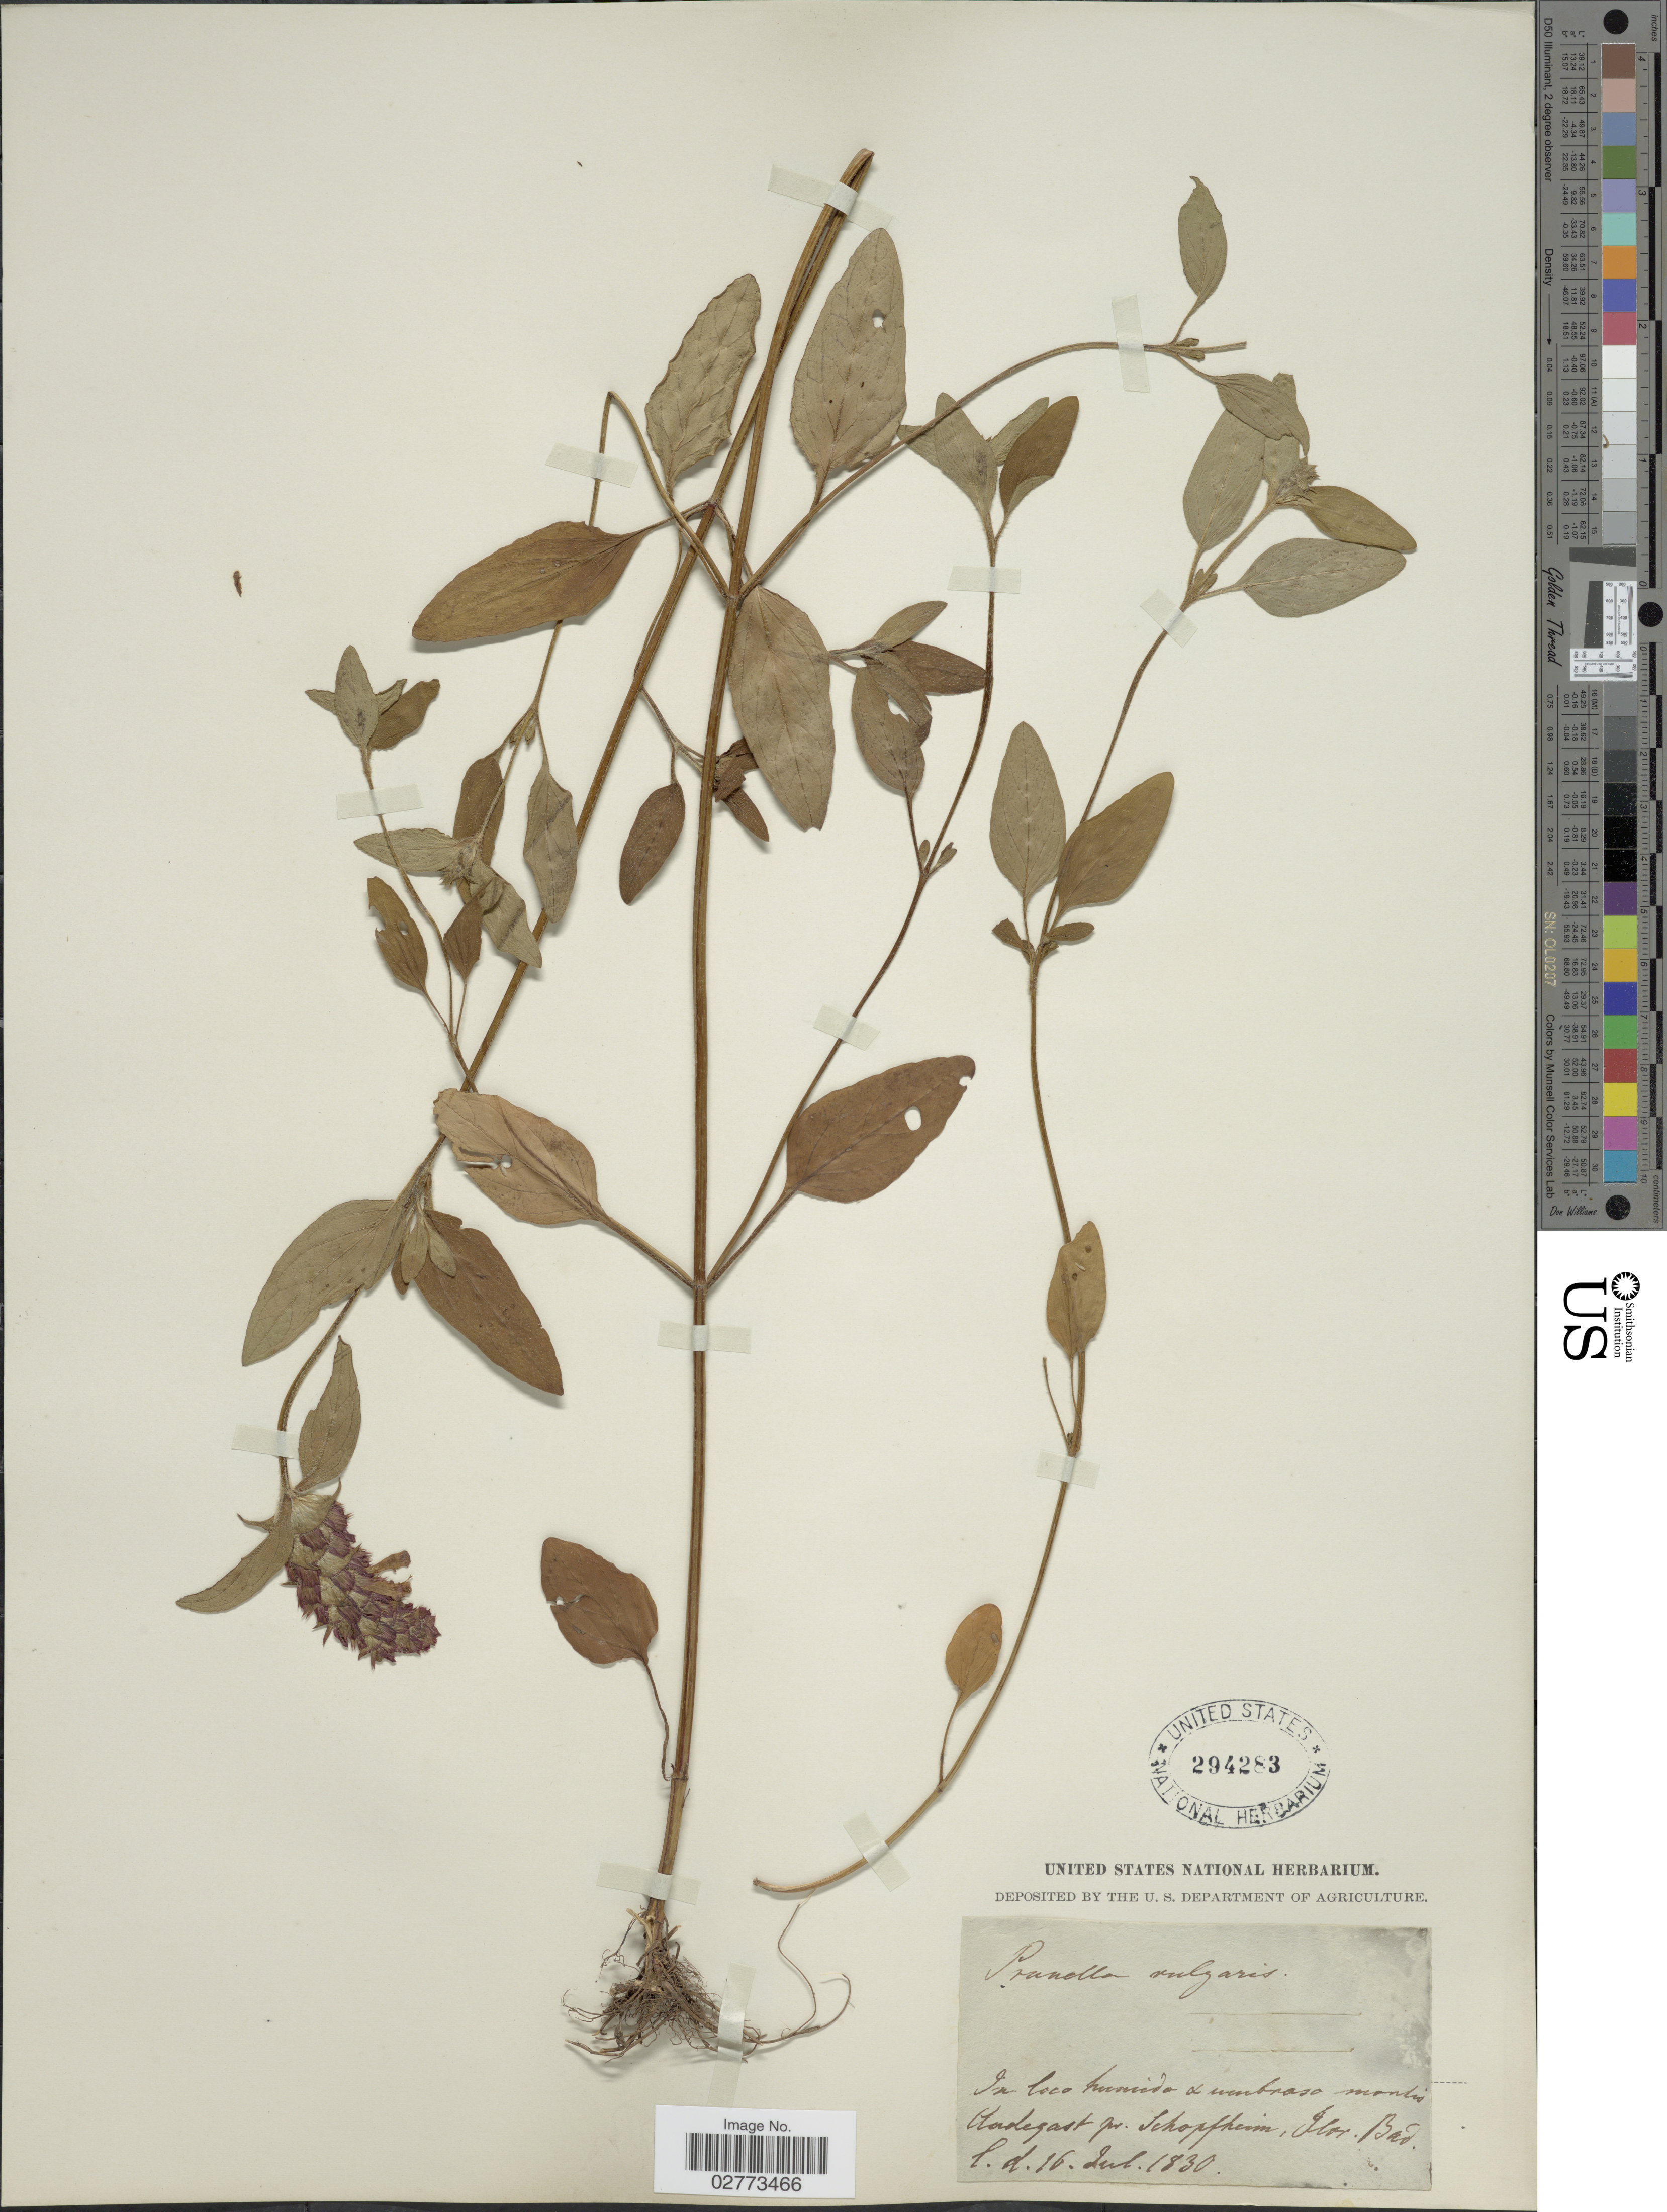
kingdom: Plantae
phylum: Tracheophyta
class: Magnoliopsida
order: Lamiales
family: Lamiaceae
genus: Prunella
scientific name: Prunella vulgaris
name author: L.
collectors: ex herb. United States National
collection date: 1830-07-16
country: Germany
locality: In loco humido & umbroso montis Andegast pr. Schopfheim.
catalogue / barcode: US 294283